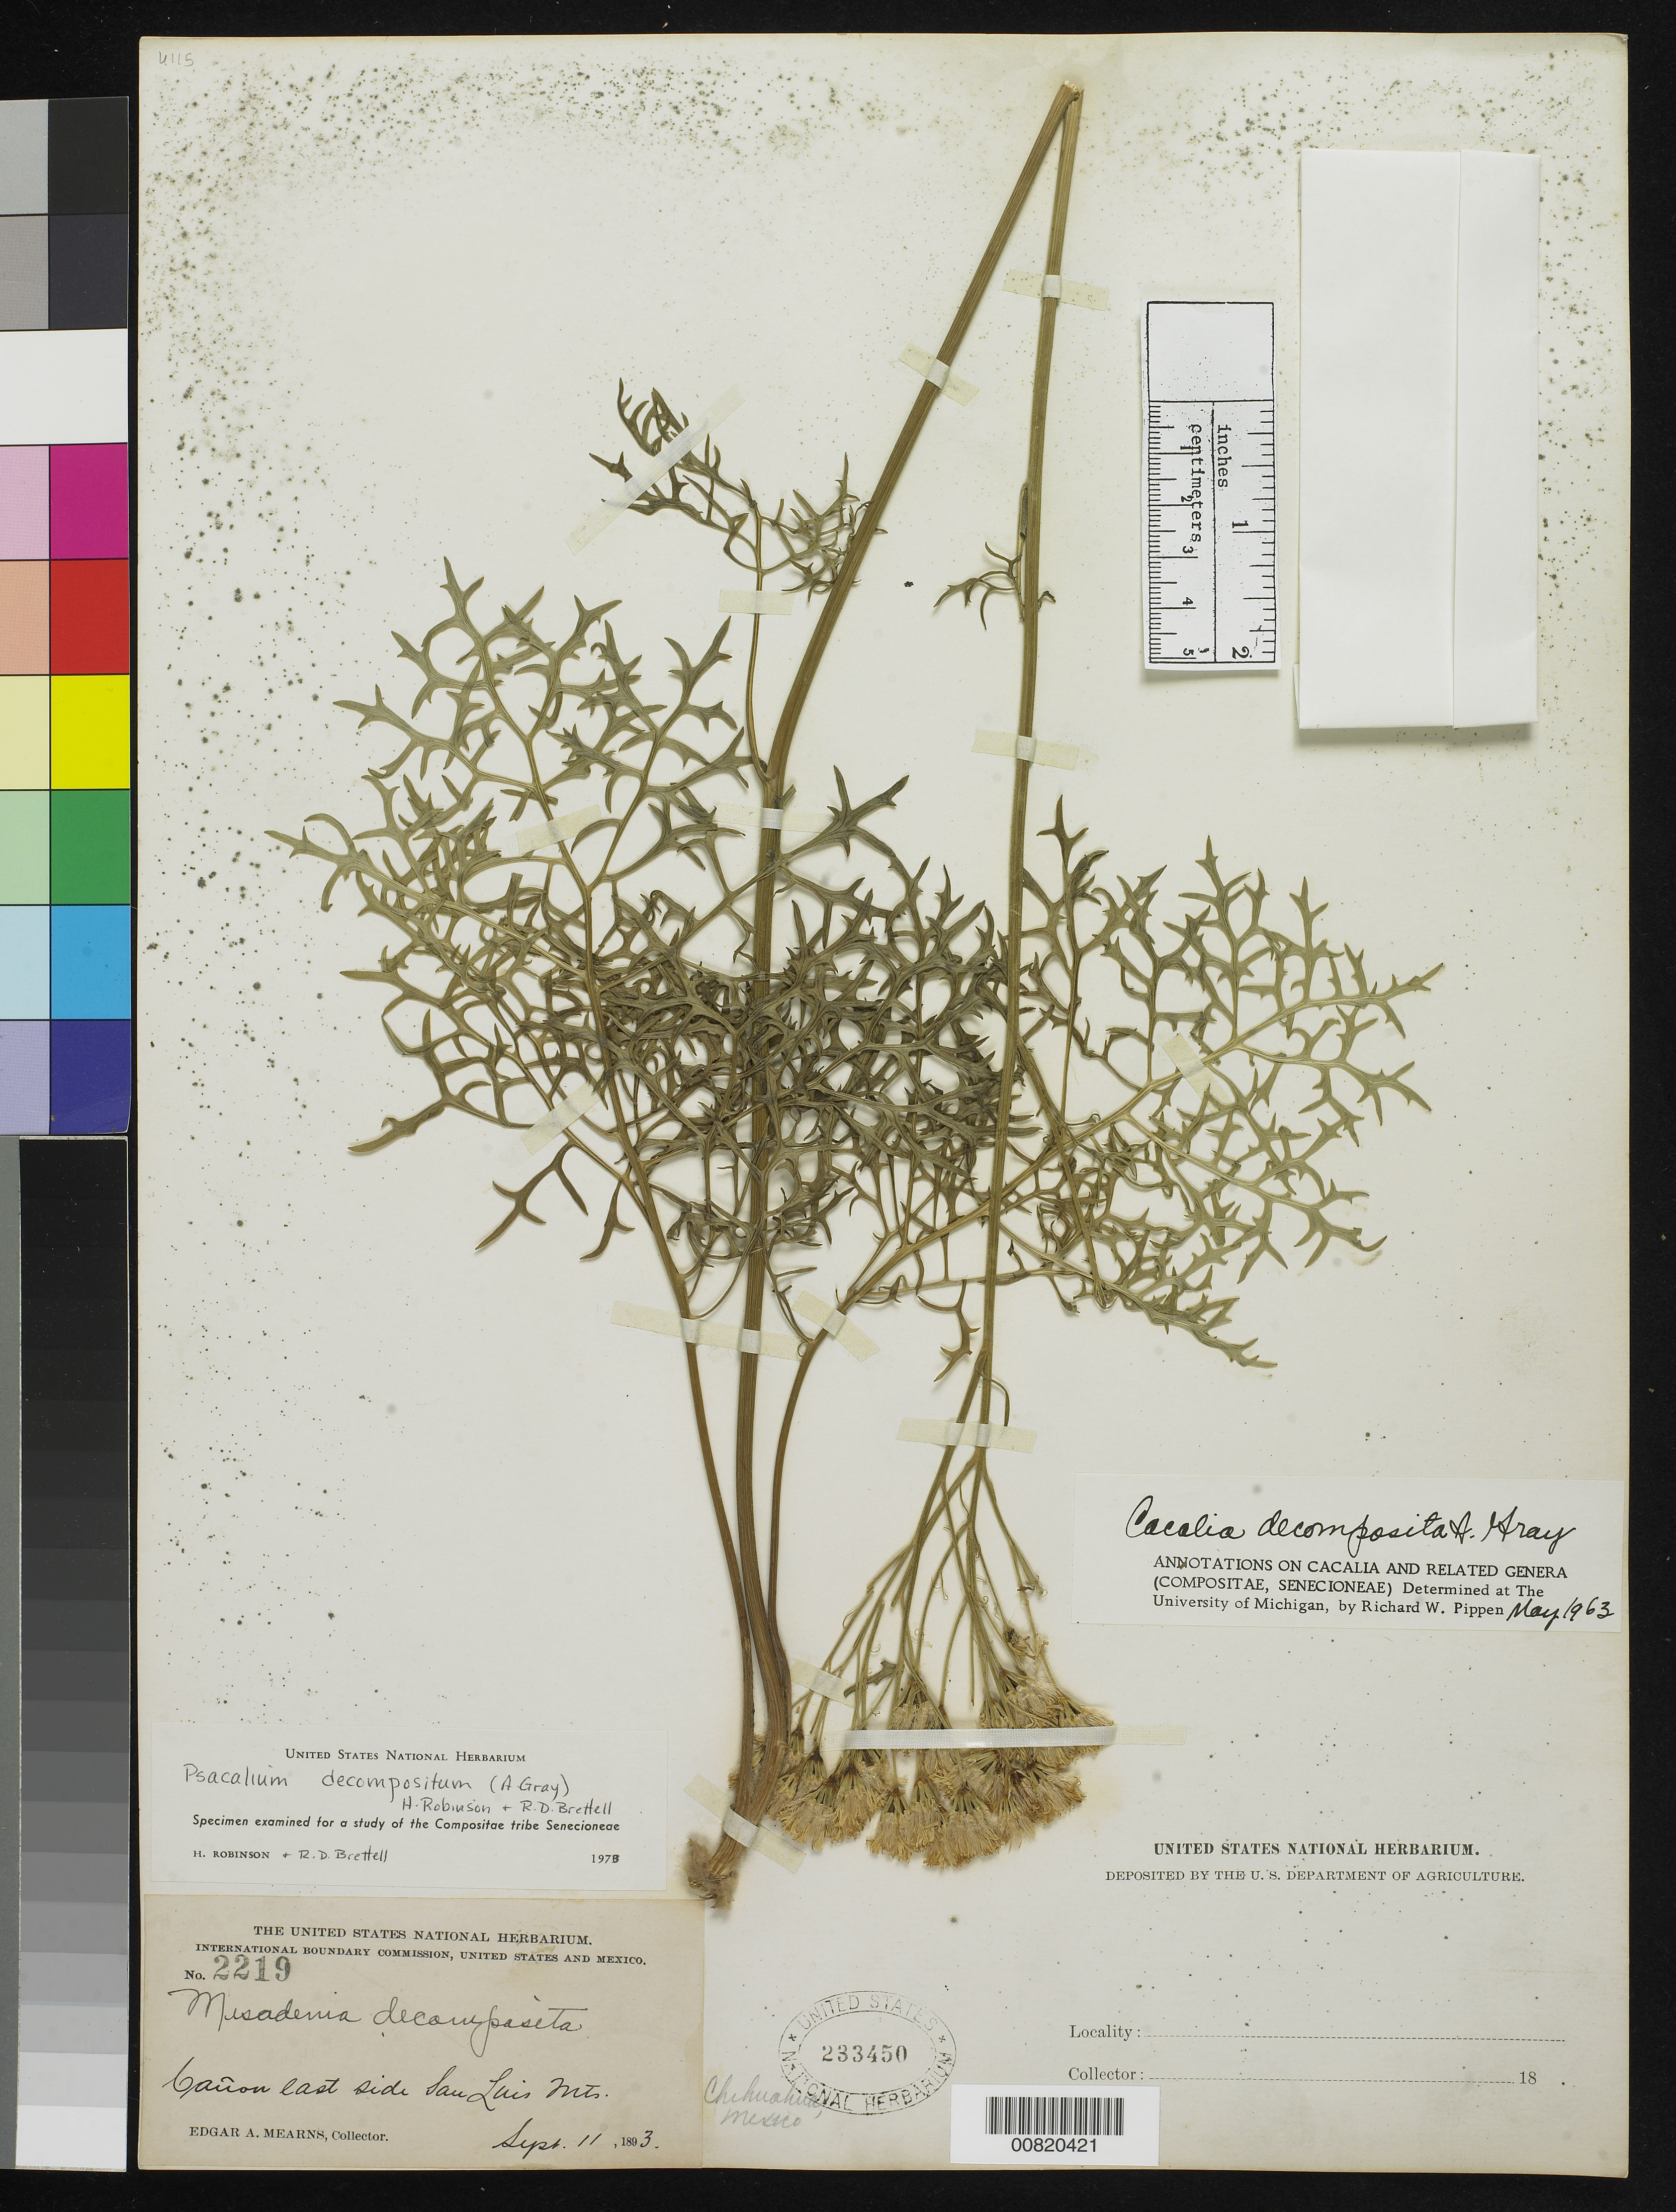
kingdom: Plantae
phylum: Tracheophyta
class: Magnoliopsida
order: Asterales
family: Asteraceae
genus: Psacalium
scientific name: Psacalium decompositum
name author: (A. Gray) H. Rob. & Brettell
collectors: E. A. Mearns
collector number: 2219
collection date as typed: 11 Sep 1893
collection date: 1893-09-11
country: Mexico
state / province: Chihuahua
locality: Cañon east side San Luis Mts.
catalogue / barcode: US 233450